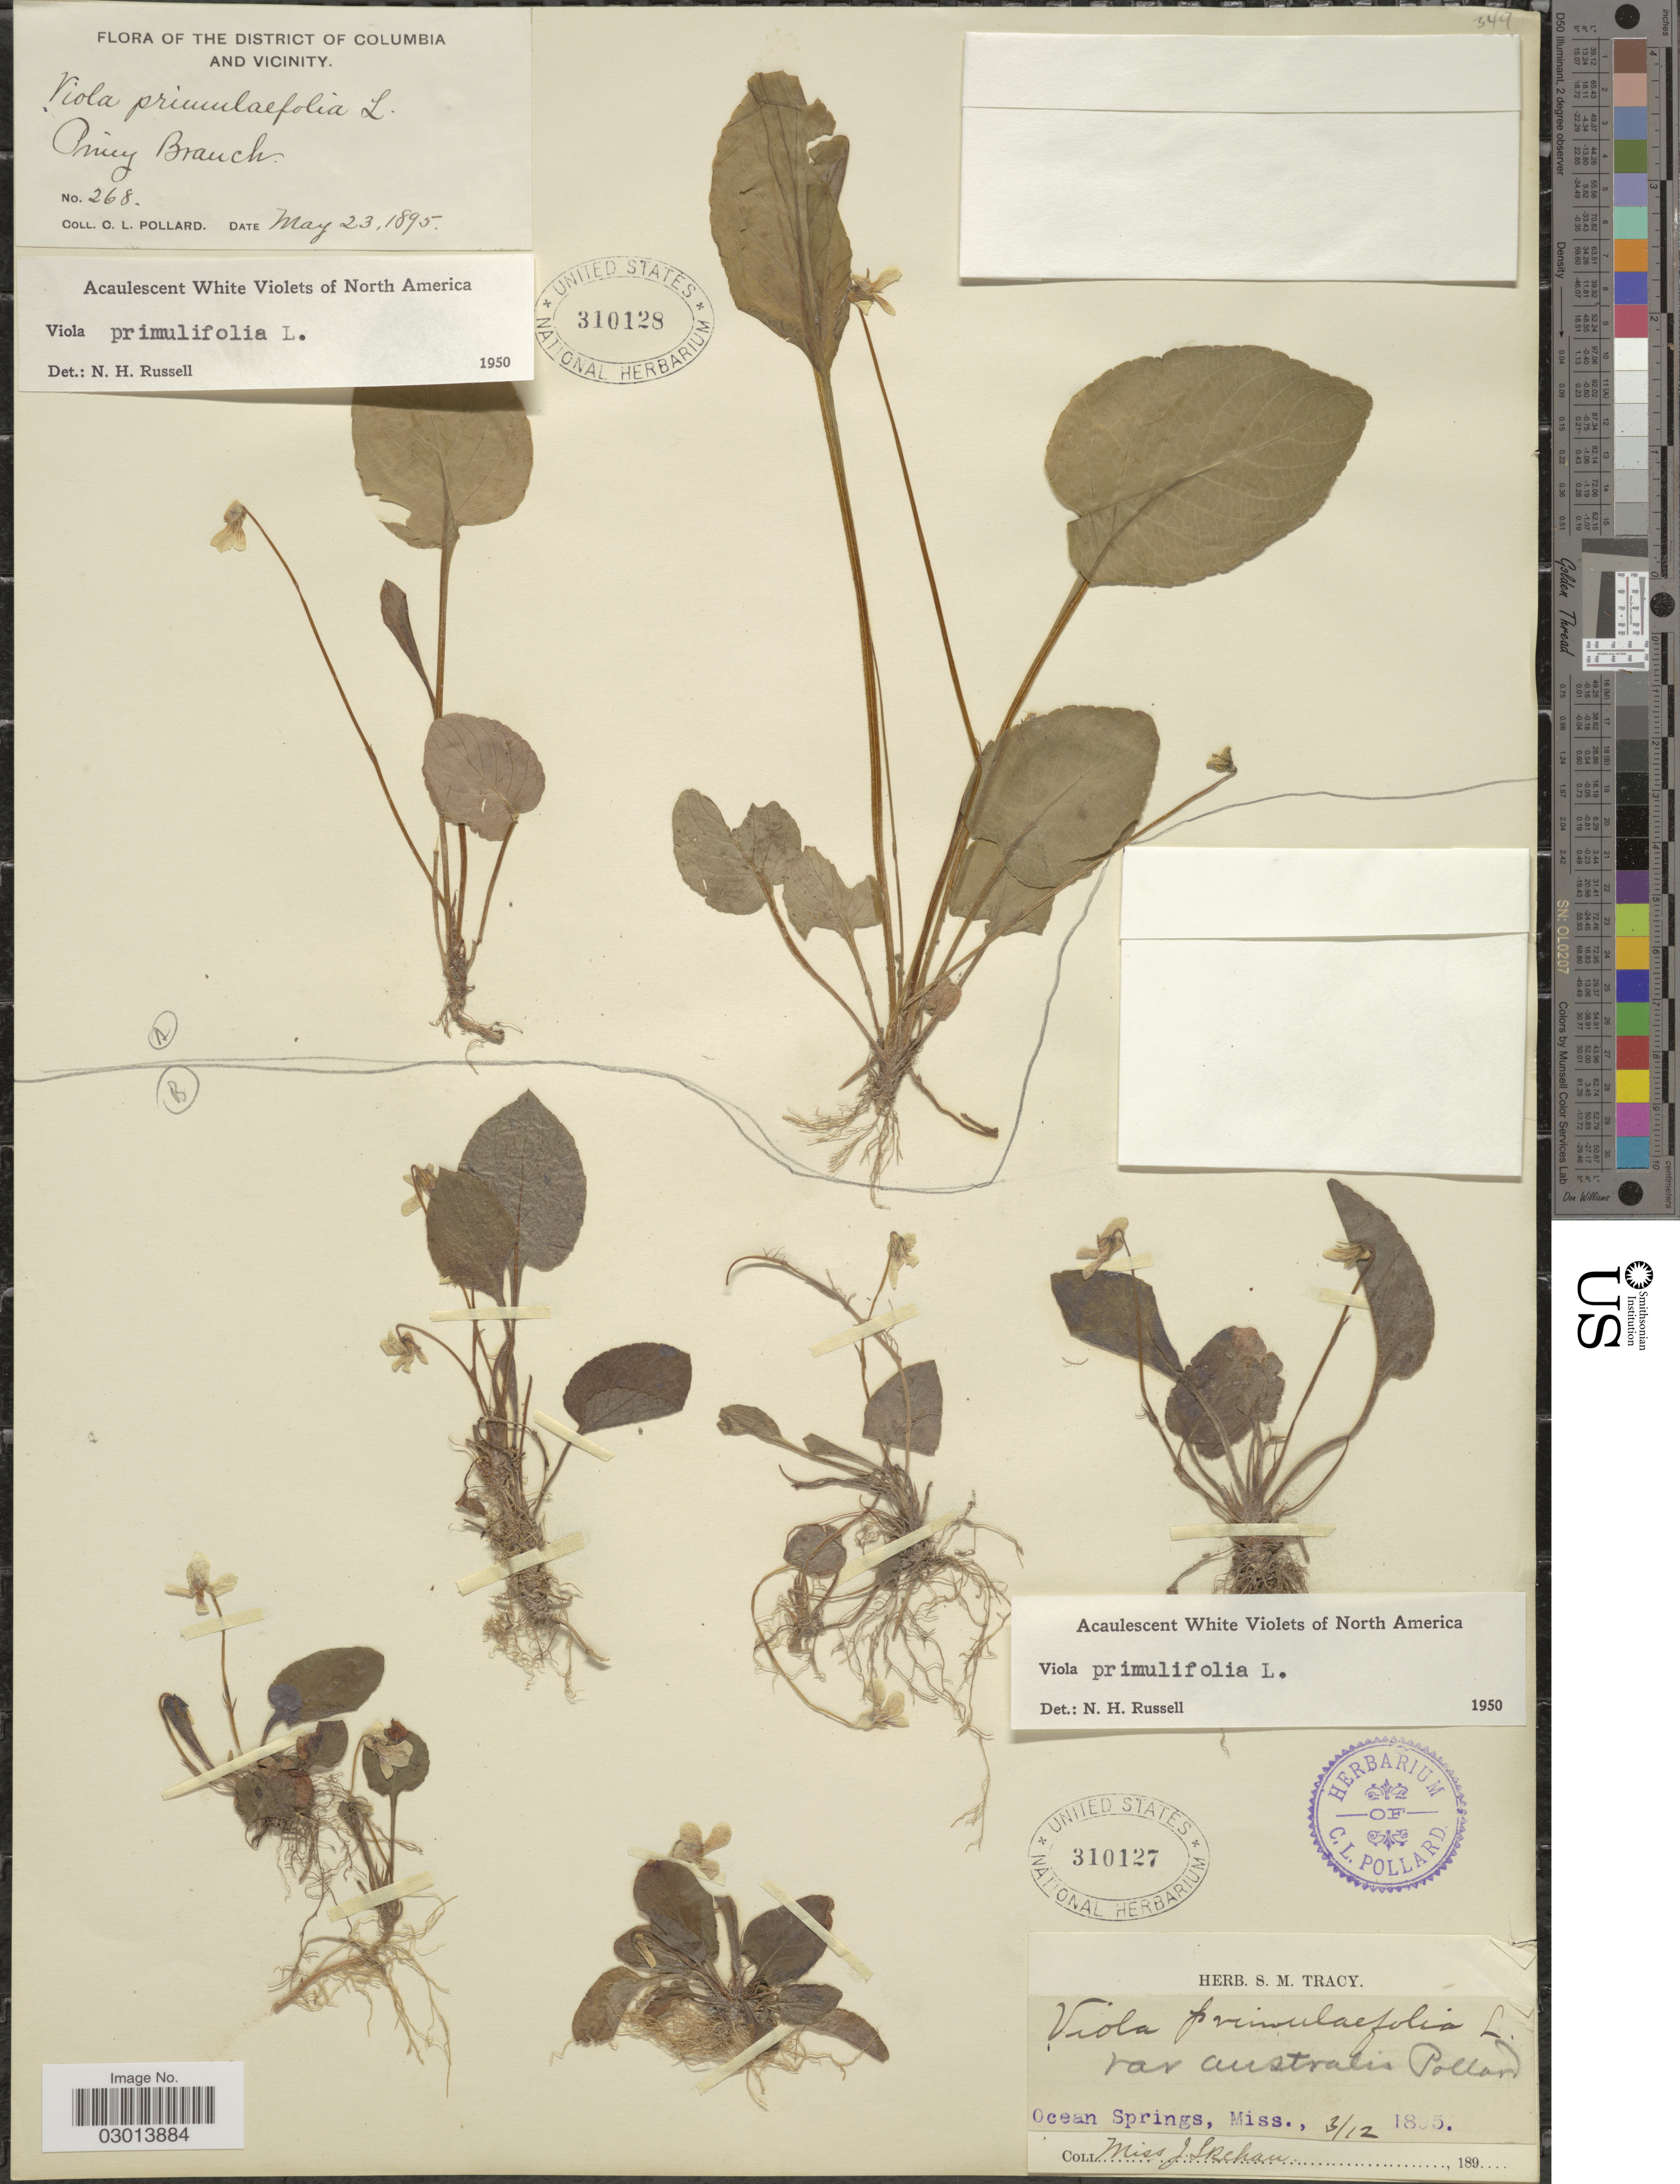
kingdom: Plantae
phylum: Tracheophyta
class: Magnoliopsida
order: Malpighiales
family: Violaceae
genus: Viola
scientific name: Viola primulifolia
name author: L.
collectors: C. L. Pollard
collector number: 268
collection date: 1895-05-23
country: United States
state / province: District of Columbia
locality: The District of Columbia and Vicinity.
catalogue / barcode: US 310128